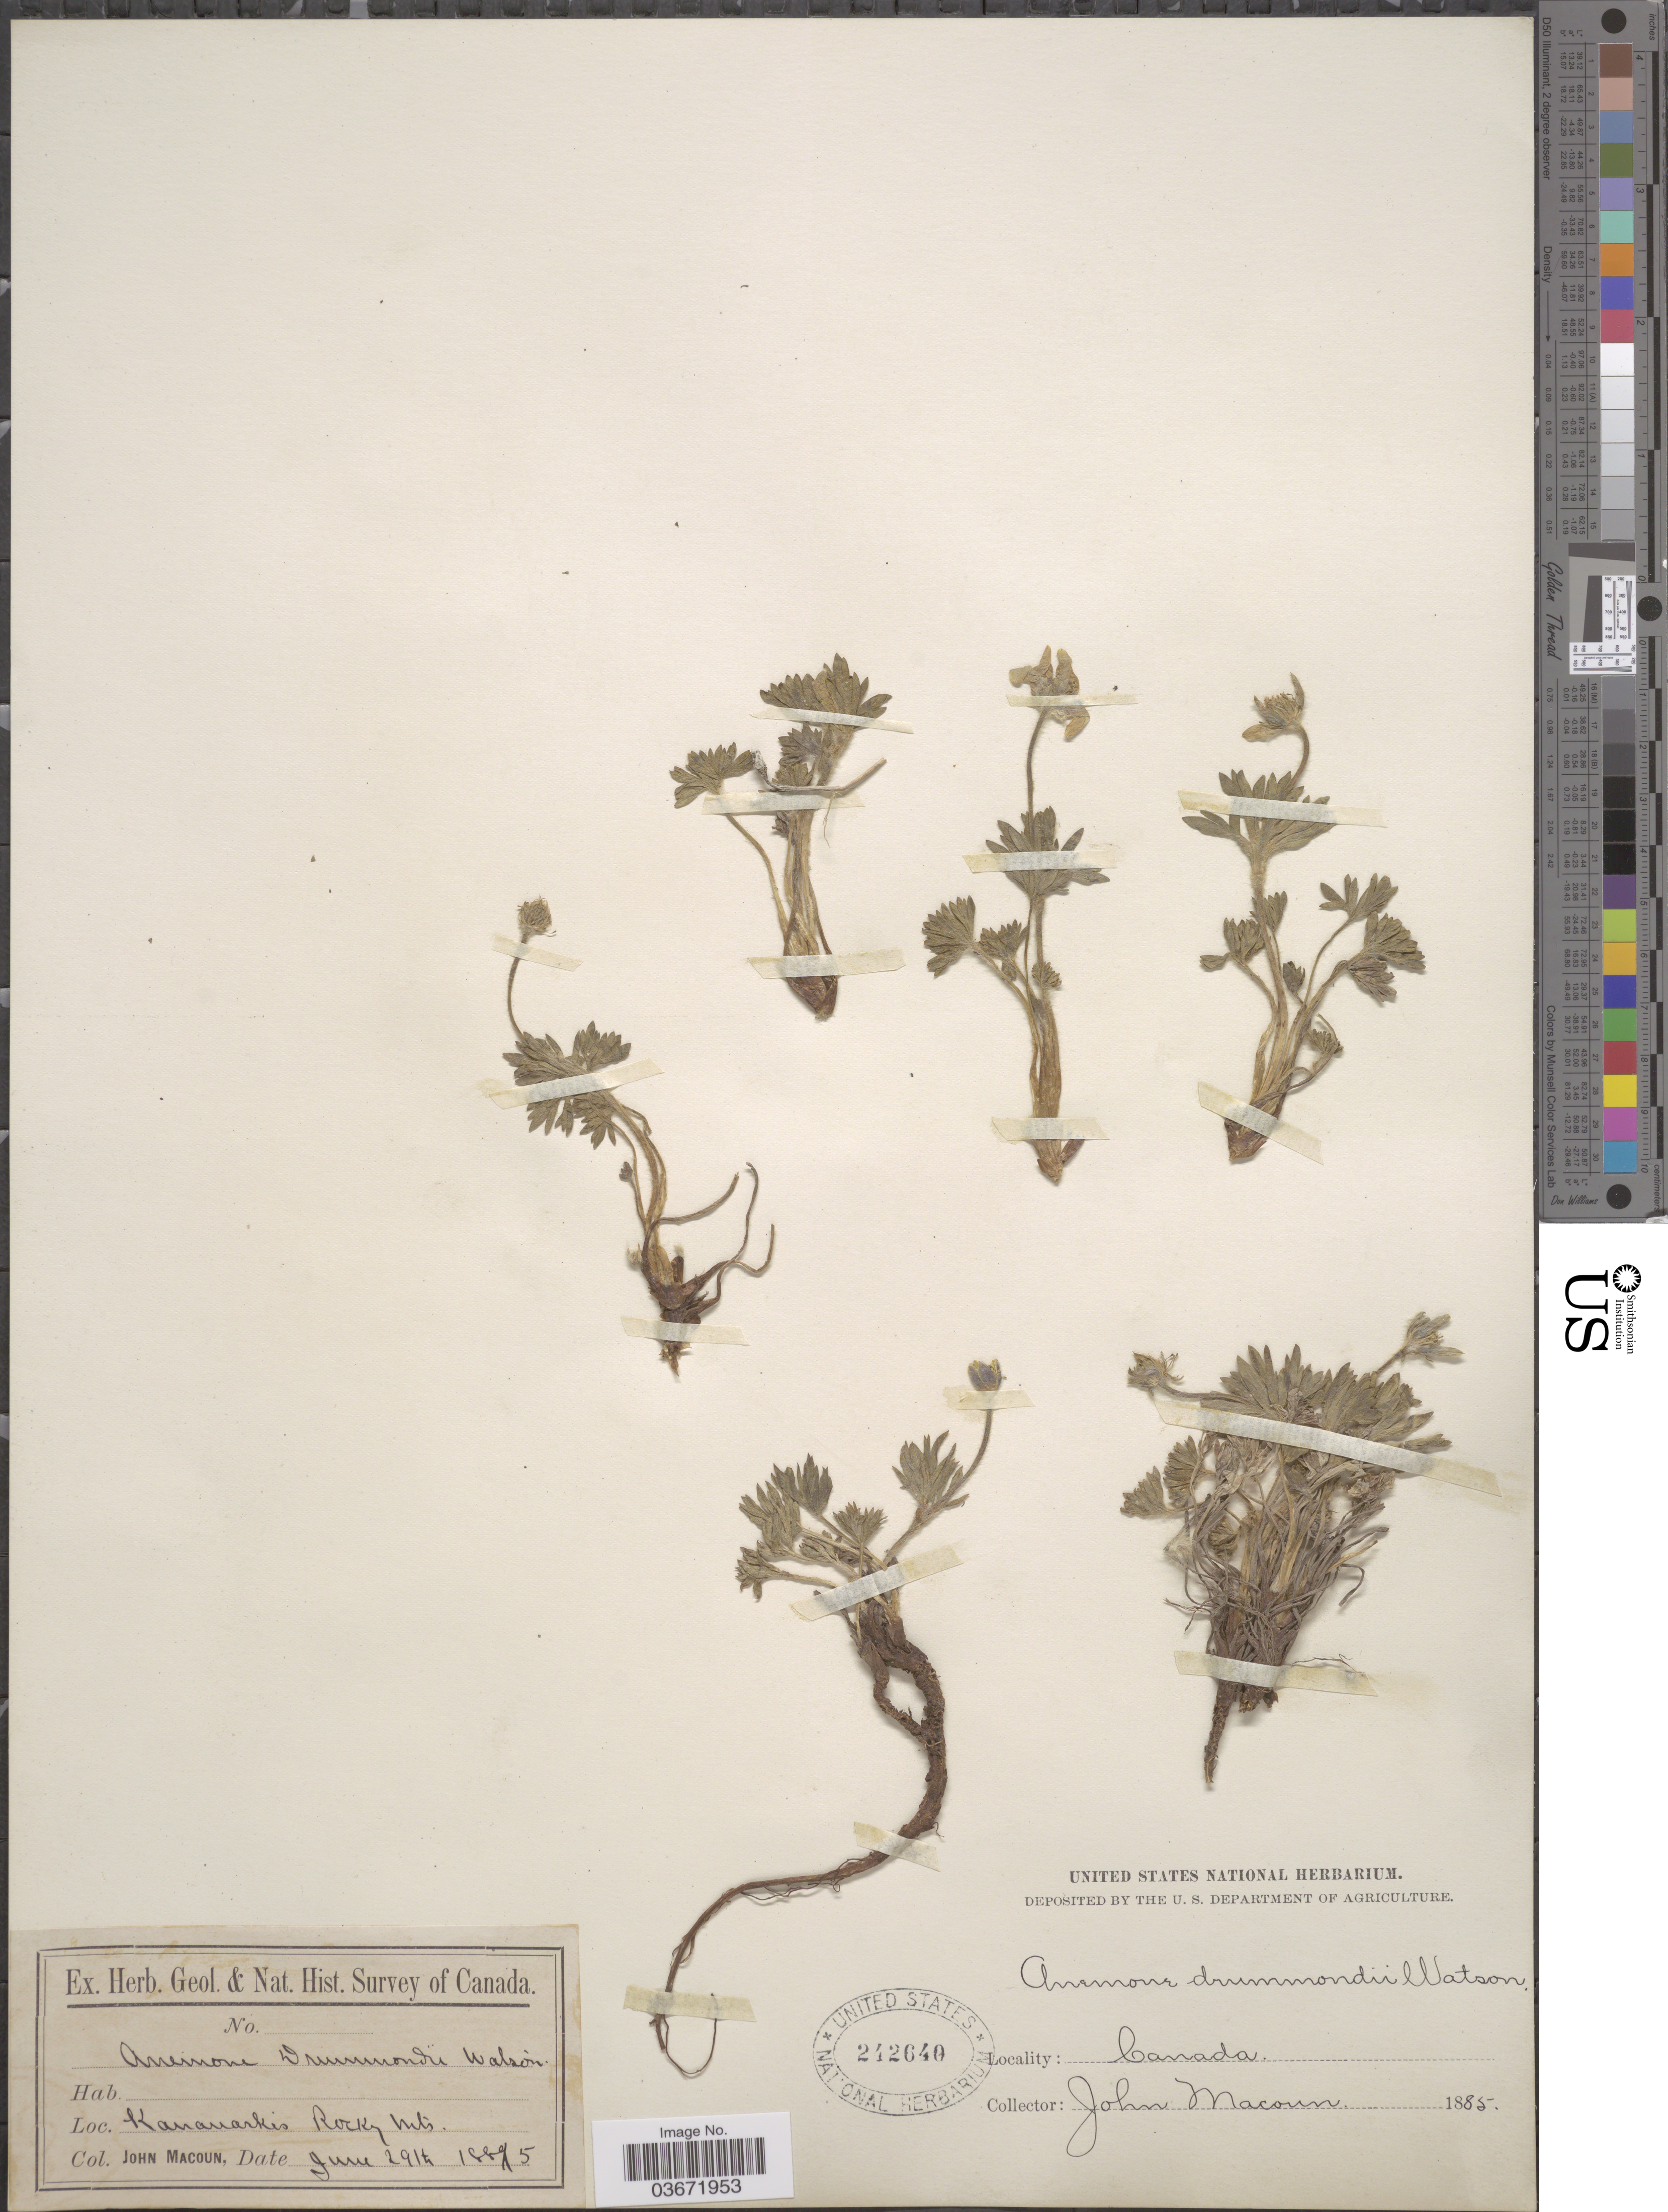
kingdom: Plantae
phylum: Tracheophyta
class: Magnoliopsida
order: Ranunculales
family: Ranunculaceae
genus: Anemone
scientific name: Anemone drummondii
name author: S. Watson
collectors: J. Macoun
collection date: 1885-06-29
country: Canada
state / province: Alberta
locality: Kananarkis Rocky Mts.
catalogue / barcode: US 242640